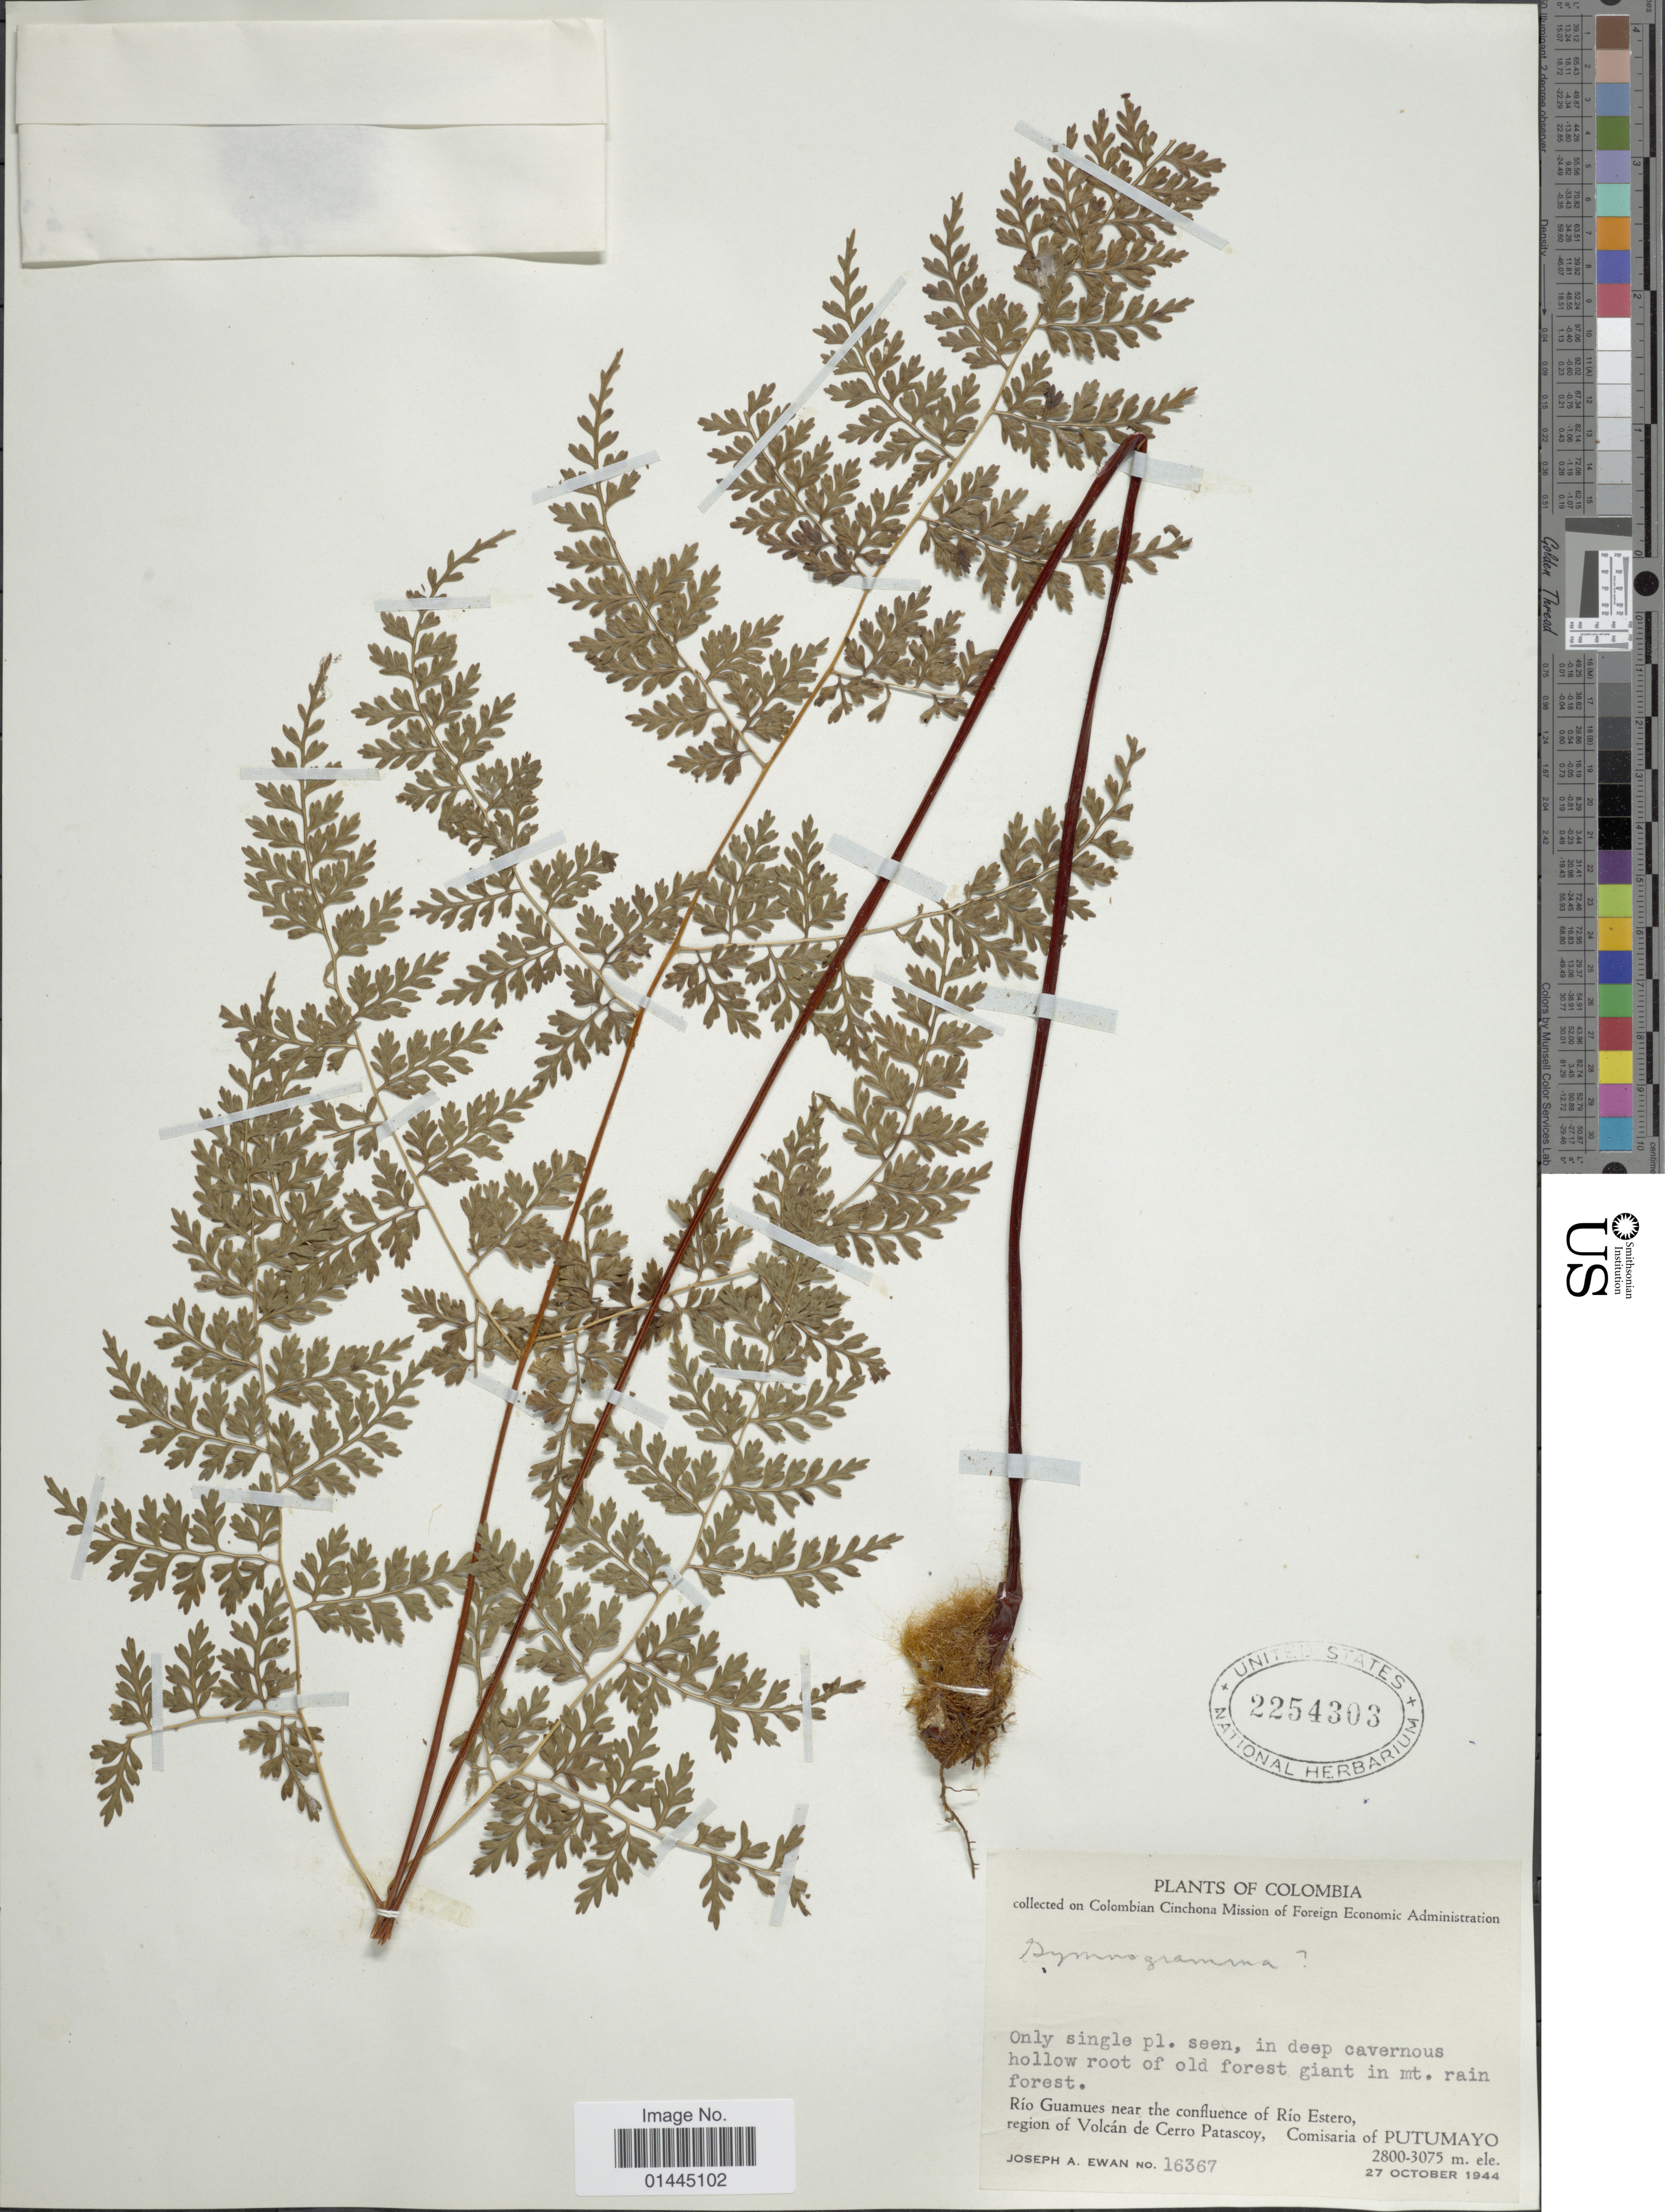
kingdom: Plantae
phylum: Tracheophyta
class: Polypodiopsida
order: Cyatheales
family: Culcitaceae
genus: Culcita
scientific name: Culcita coniifolia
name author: (Hook.) Maxon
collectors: J. A. Ewan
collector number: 16367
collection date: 1944-10-27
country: Colombia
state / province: Putumayo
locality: Rio Guamues near the confluence of Rio Estero, region of Volcan de Cerro Patascoy, Comisaria of Putumayo.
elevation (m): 2800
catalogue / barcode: US 2254303